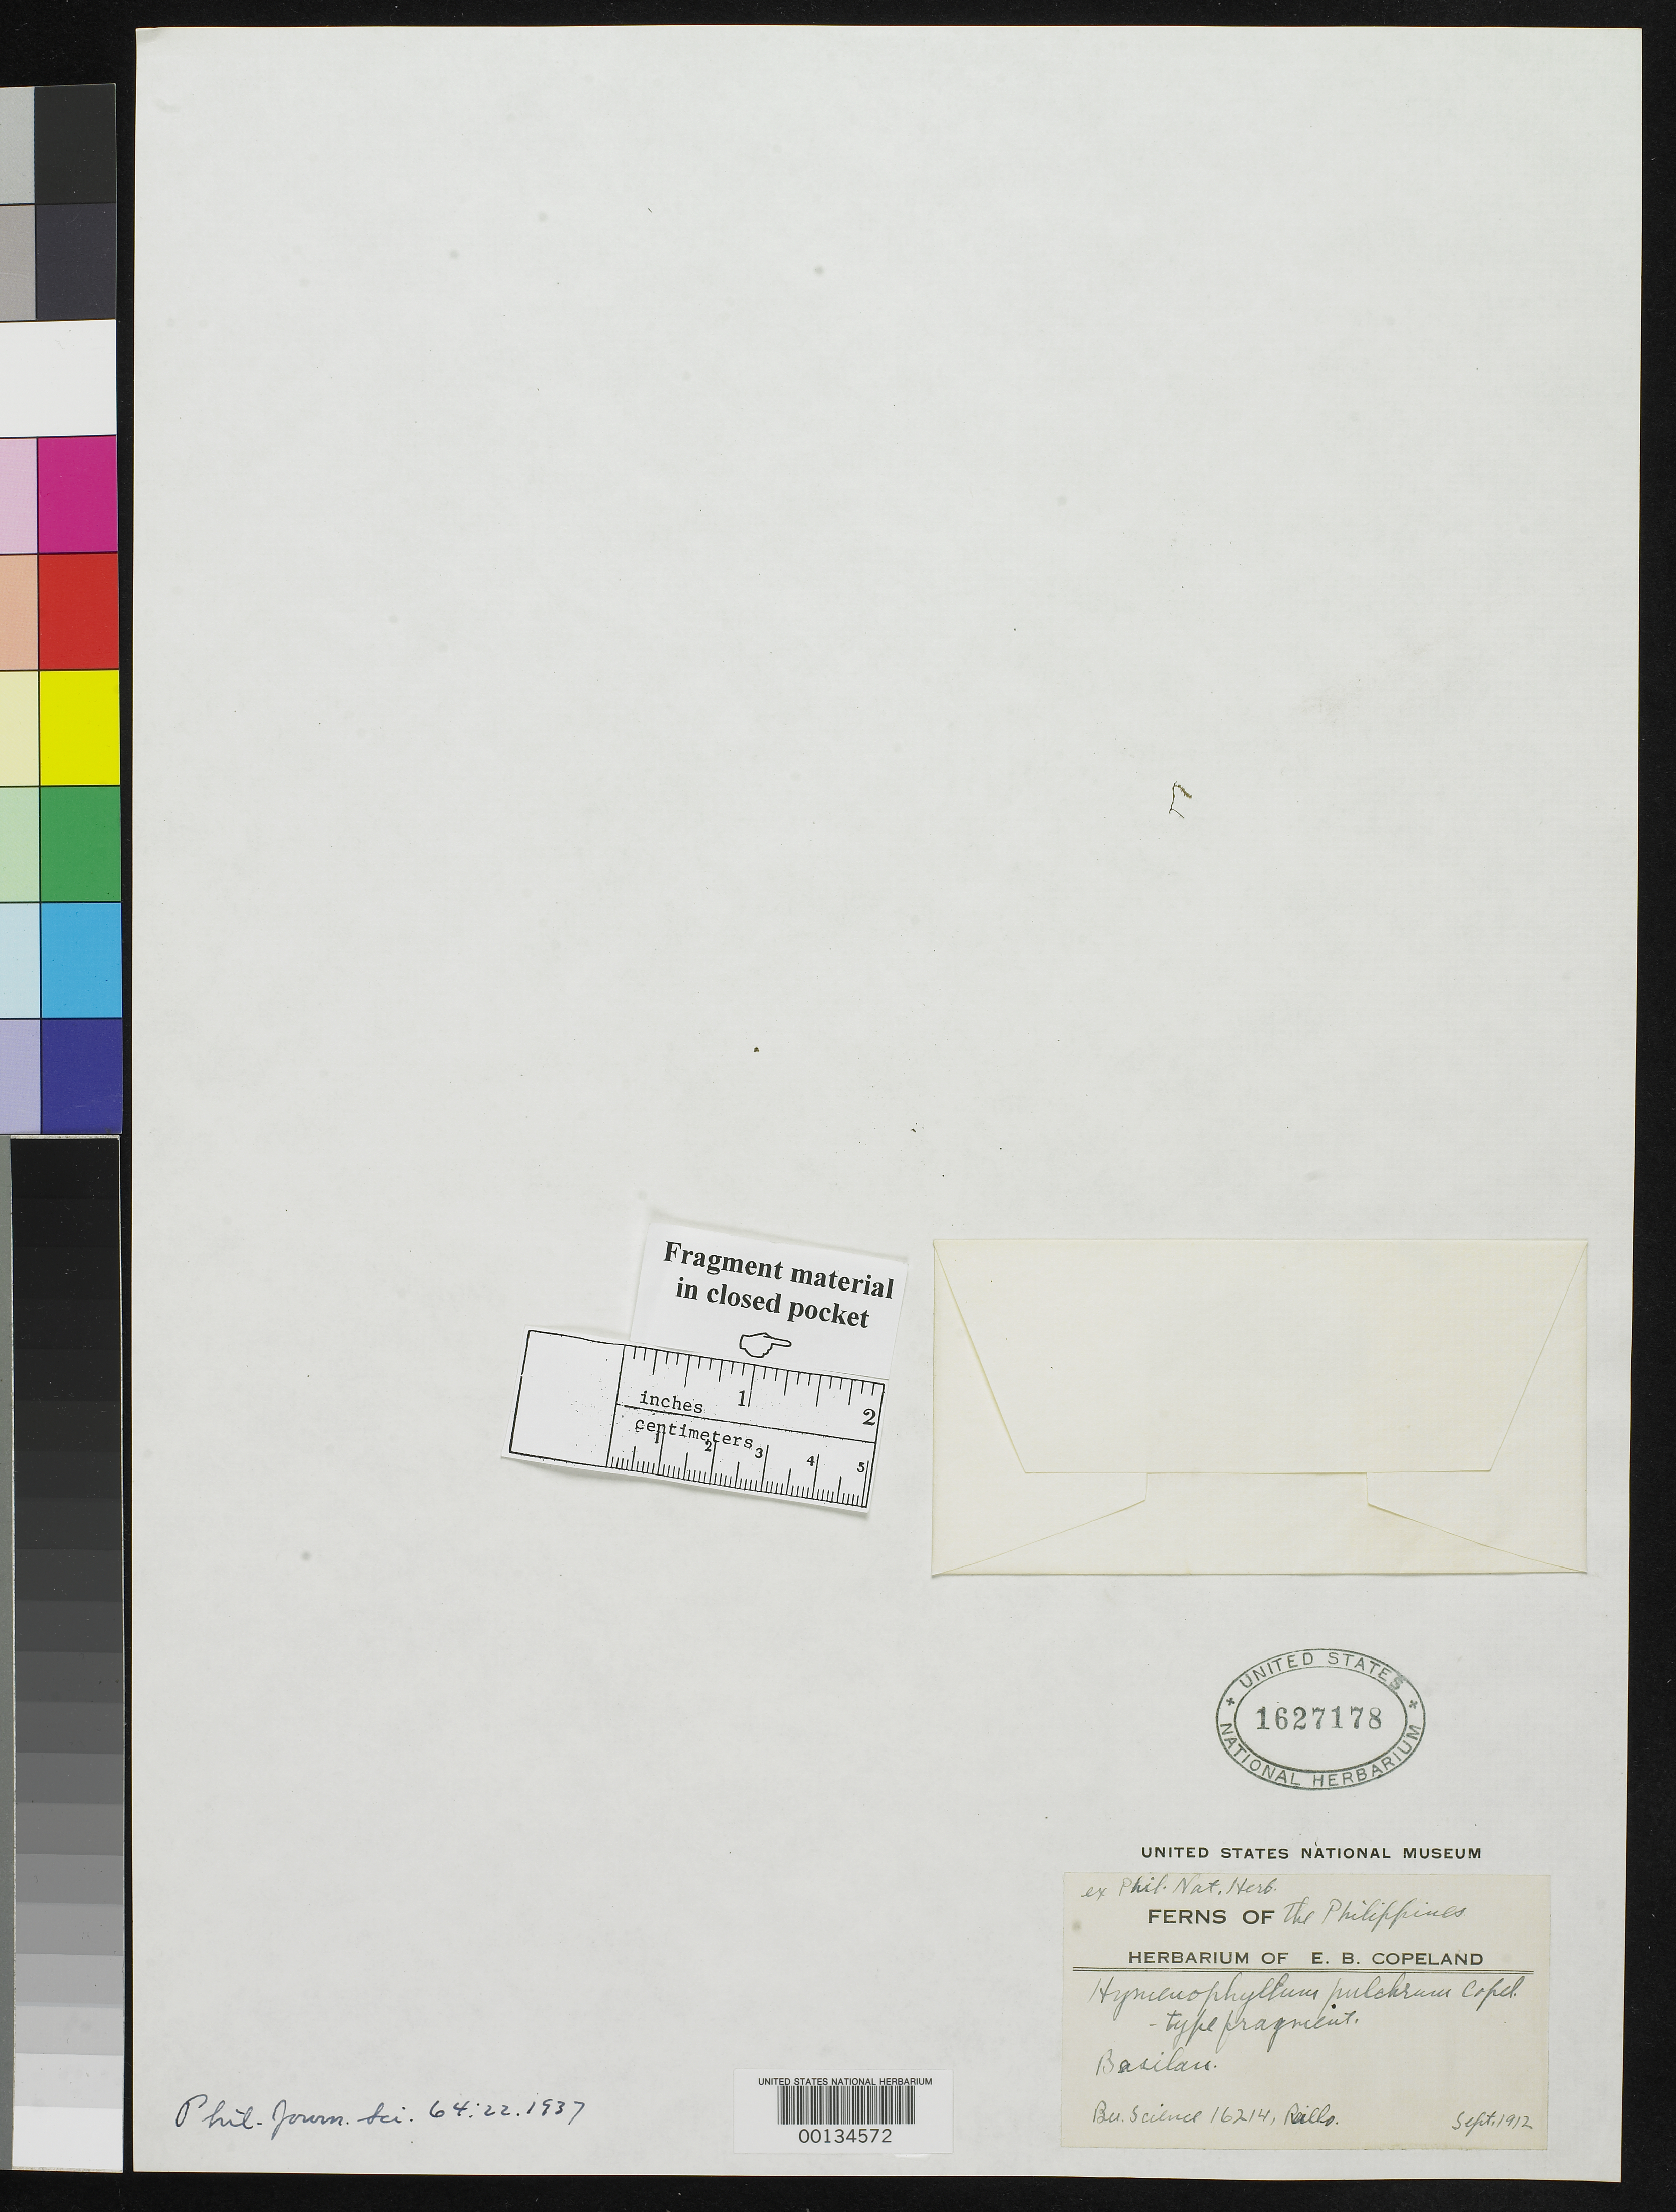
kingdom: Plantae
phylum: Tracheophyta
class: Polypodiopsida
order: Hymenophyllales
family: Hymenophyllaceae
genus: Hymenophyllum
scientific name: Hymenophyllum pulchrum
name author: Copel.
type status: Isotype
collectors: J. Reillo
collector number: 16214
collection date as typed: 08 Sep 1912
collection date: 1912-09-08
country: Philippines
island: Basilan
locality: Prope Mindanao [Near Mindanao].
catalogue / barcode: US 1627178